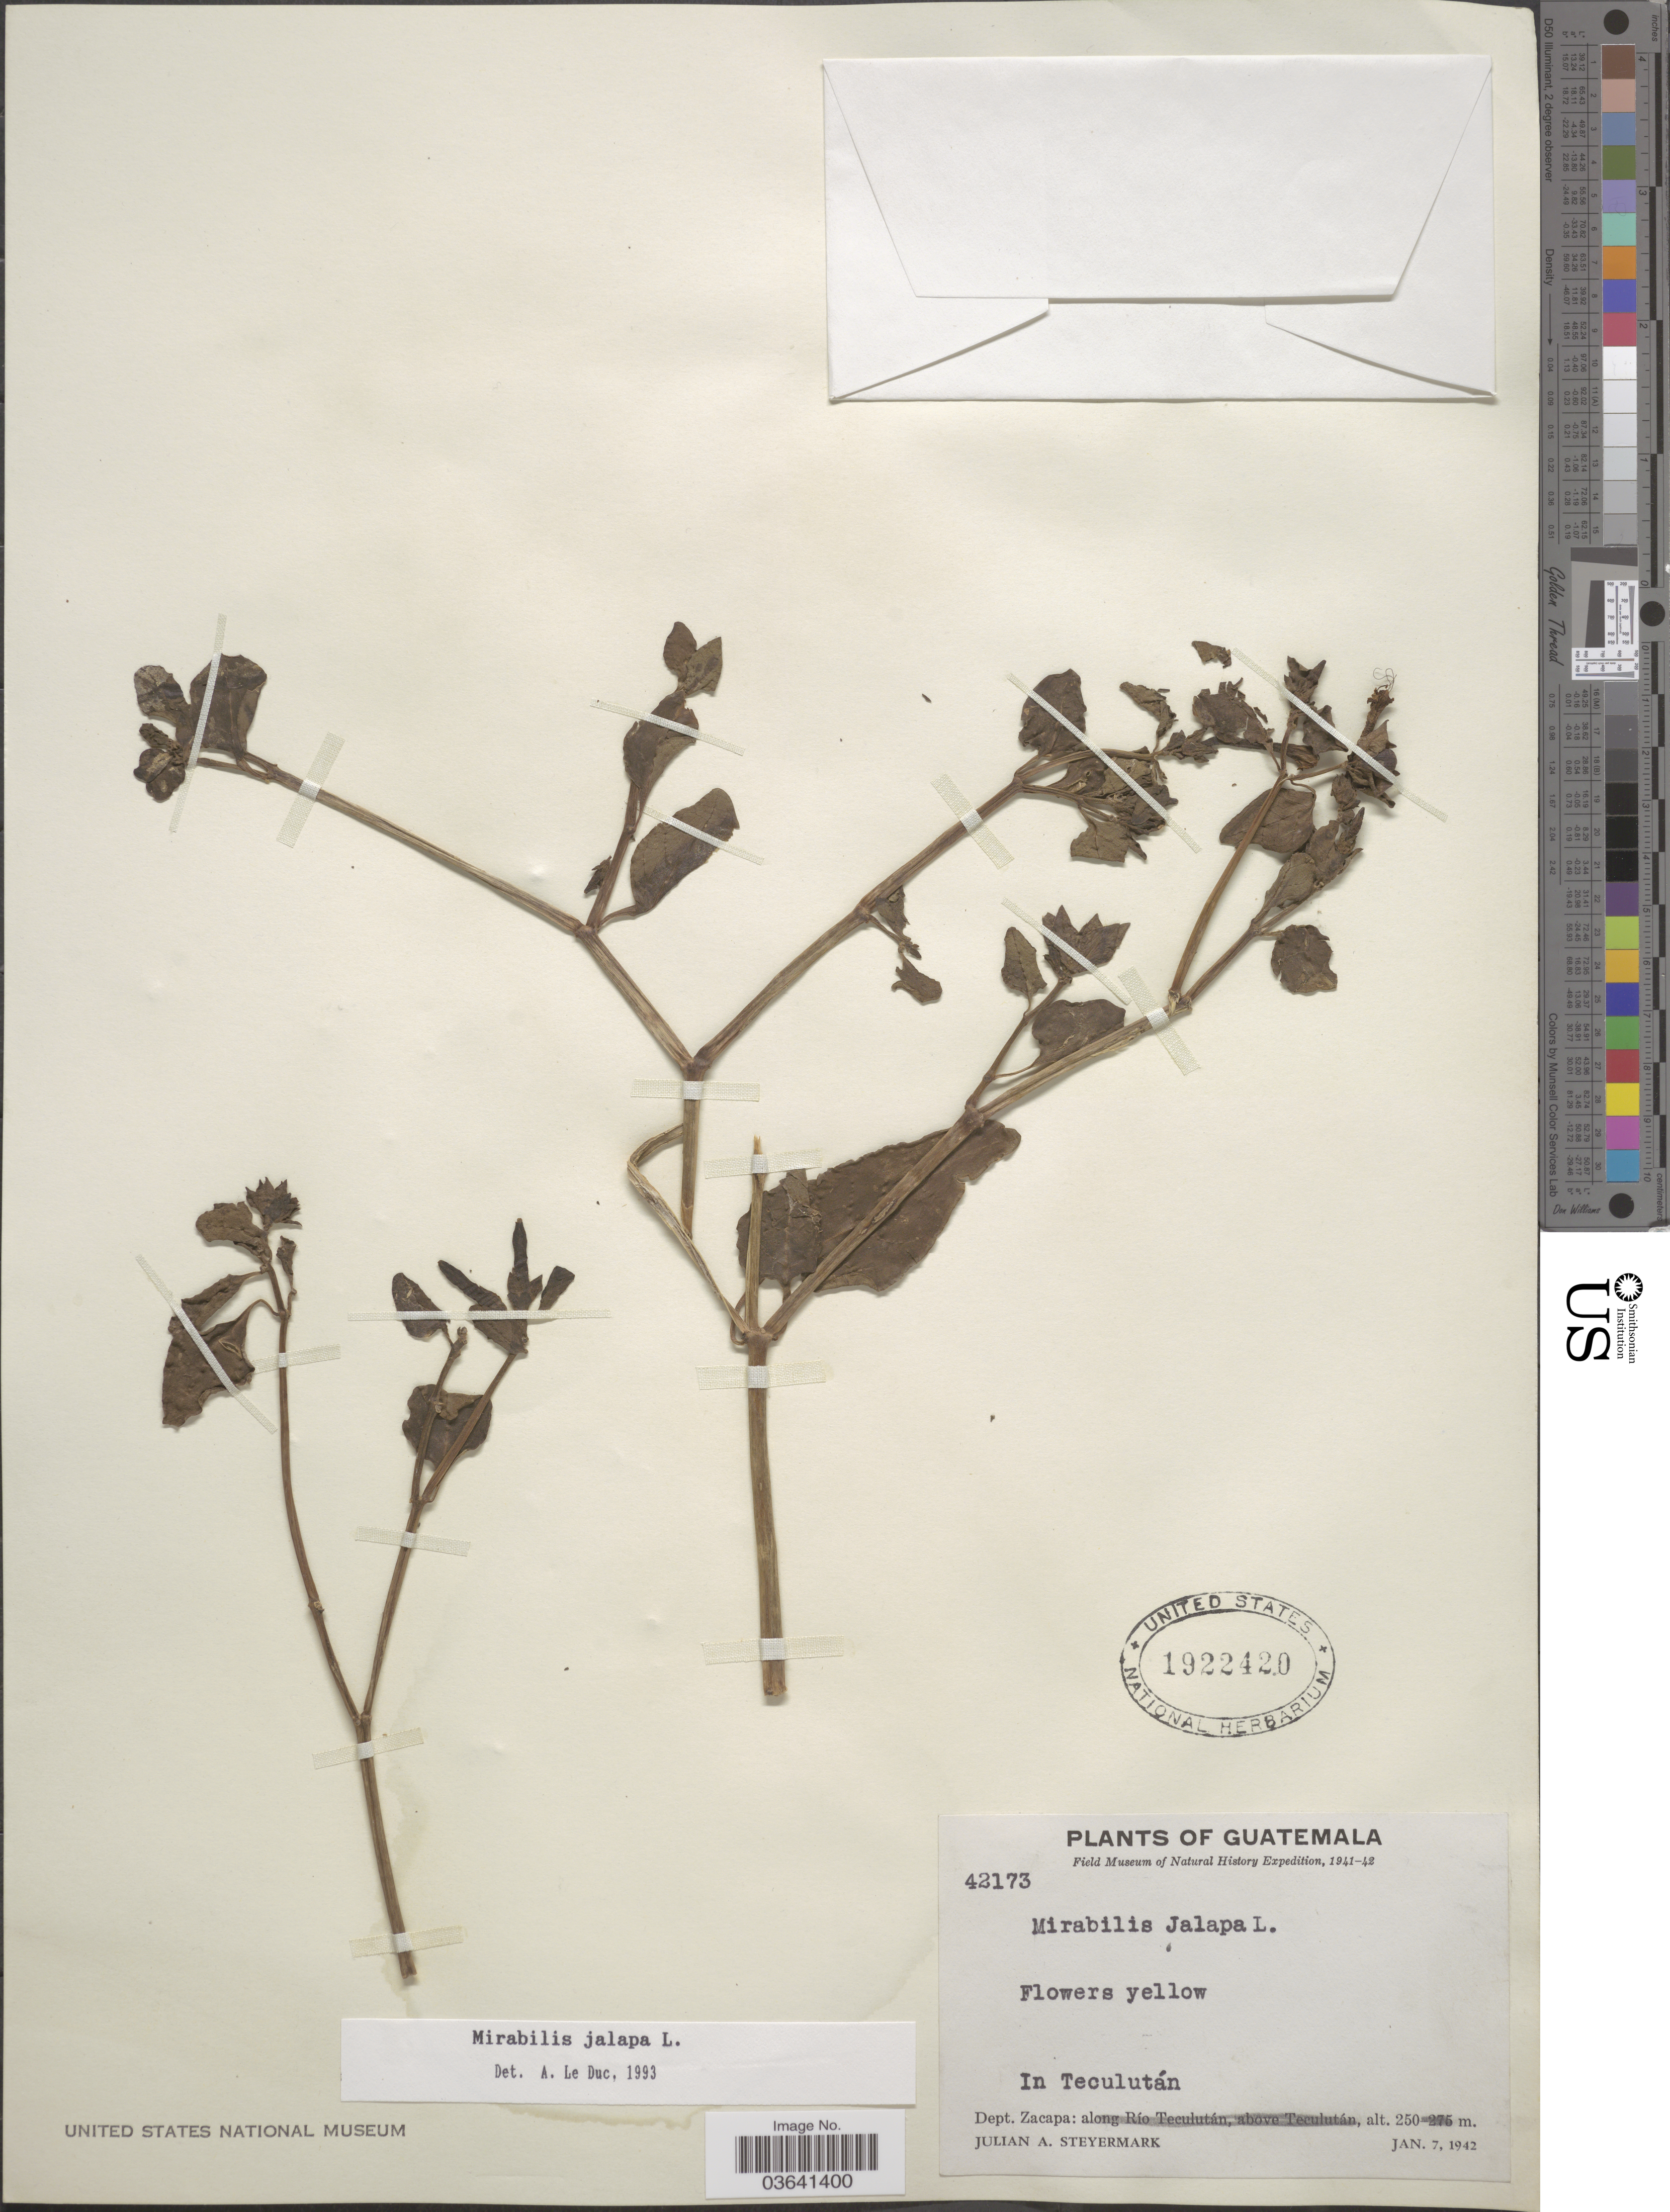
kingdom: Plantae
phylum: Tracheophyta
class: Magnoliopsida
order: Caryophyllales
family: Nyctaginaceae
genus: Mirabilis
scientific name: Mirabilis jalapa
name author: L.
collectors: J. Steyermark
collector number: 42173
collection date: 1942-01-07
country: Guatemala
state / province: Zacapa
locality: In Teculután. Dept. Zacapa.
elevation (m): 250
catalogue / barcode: US 1922420